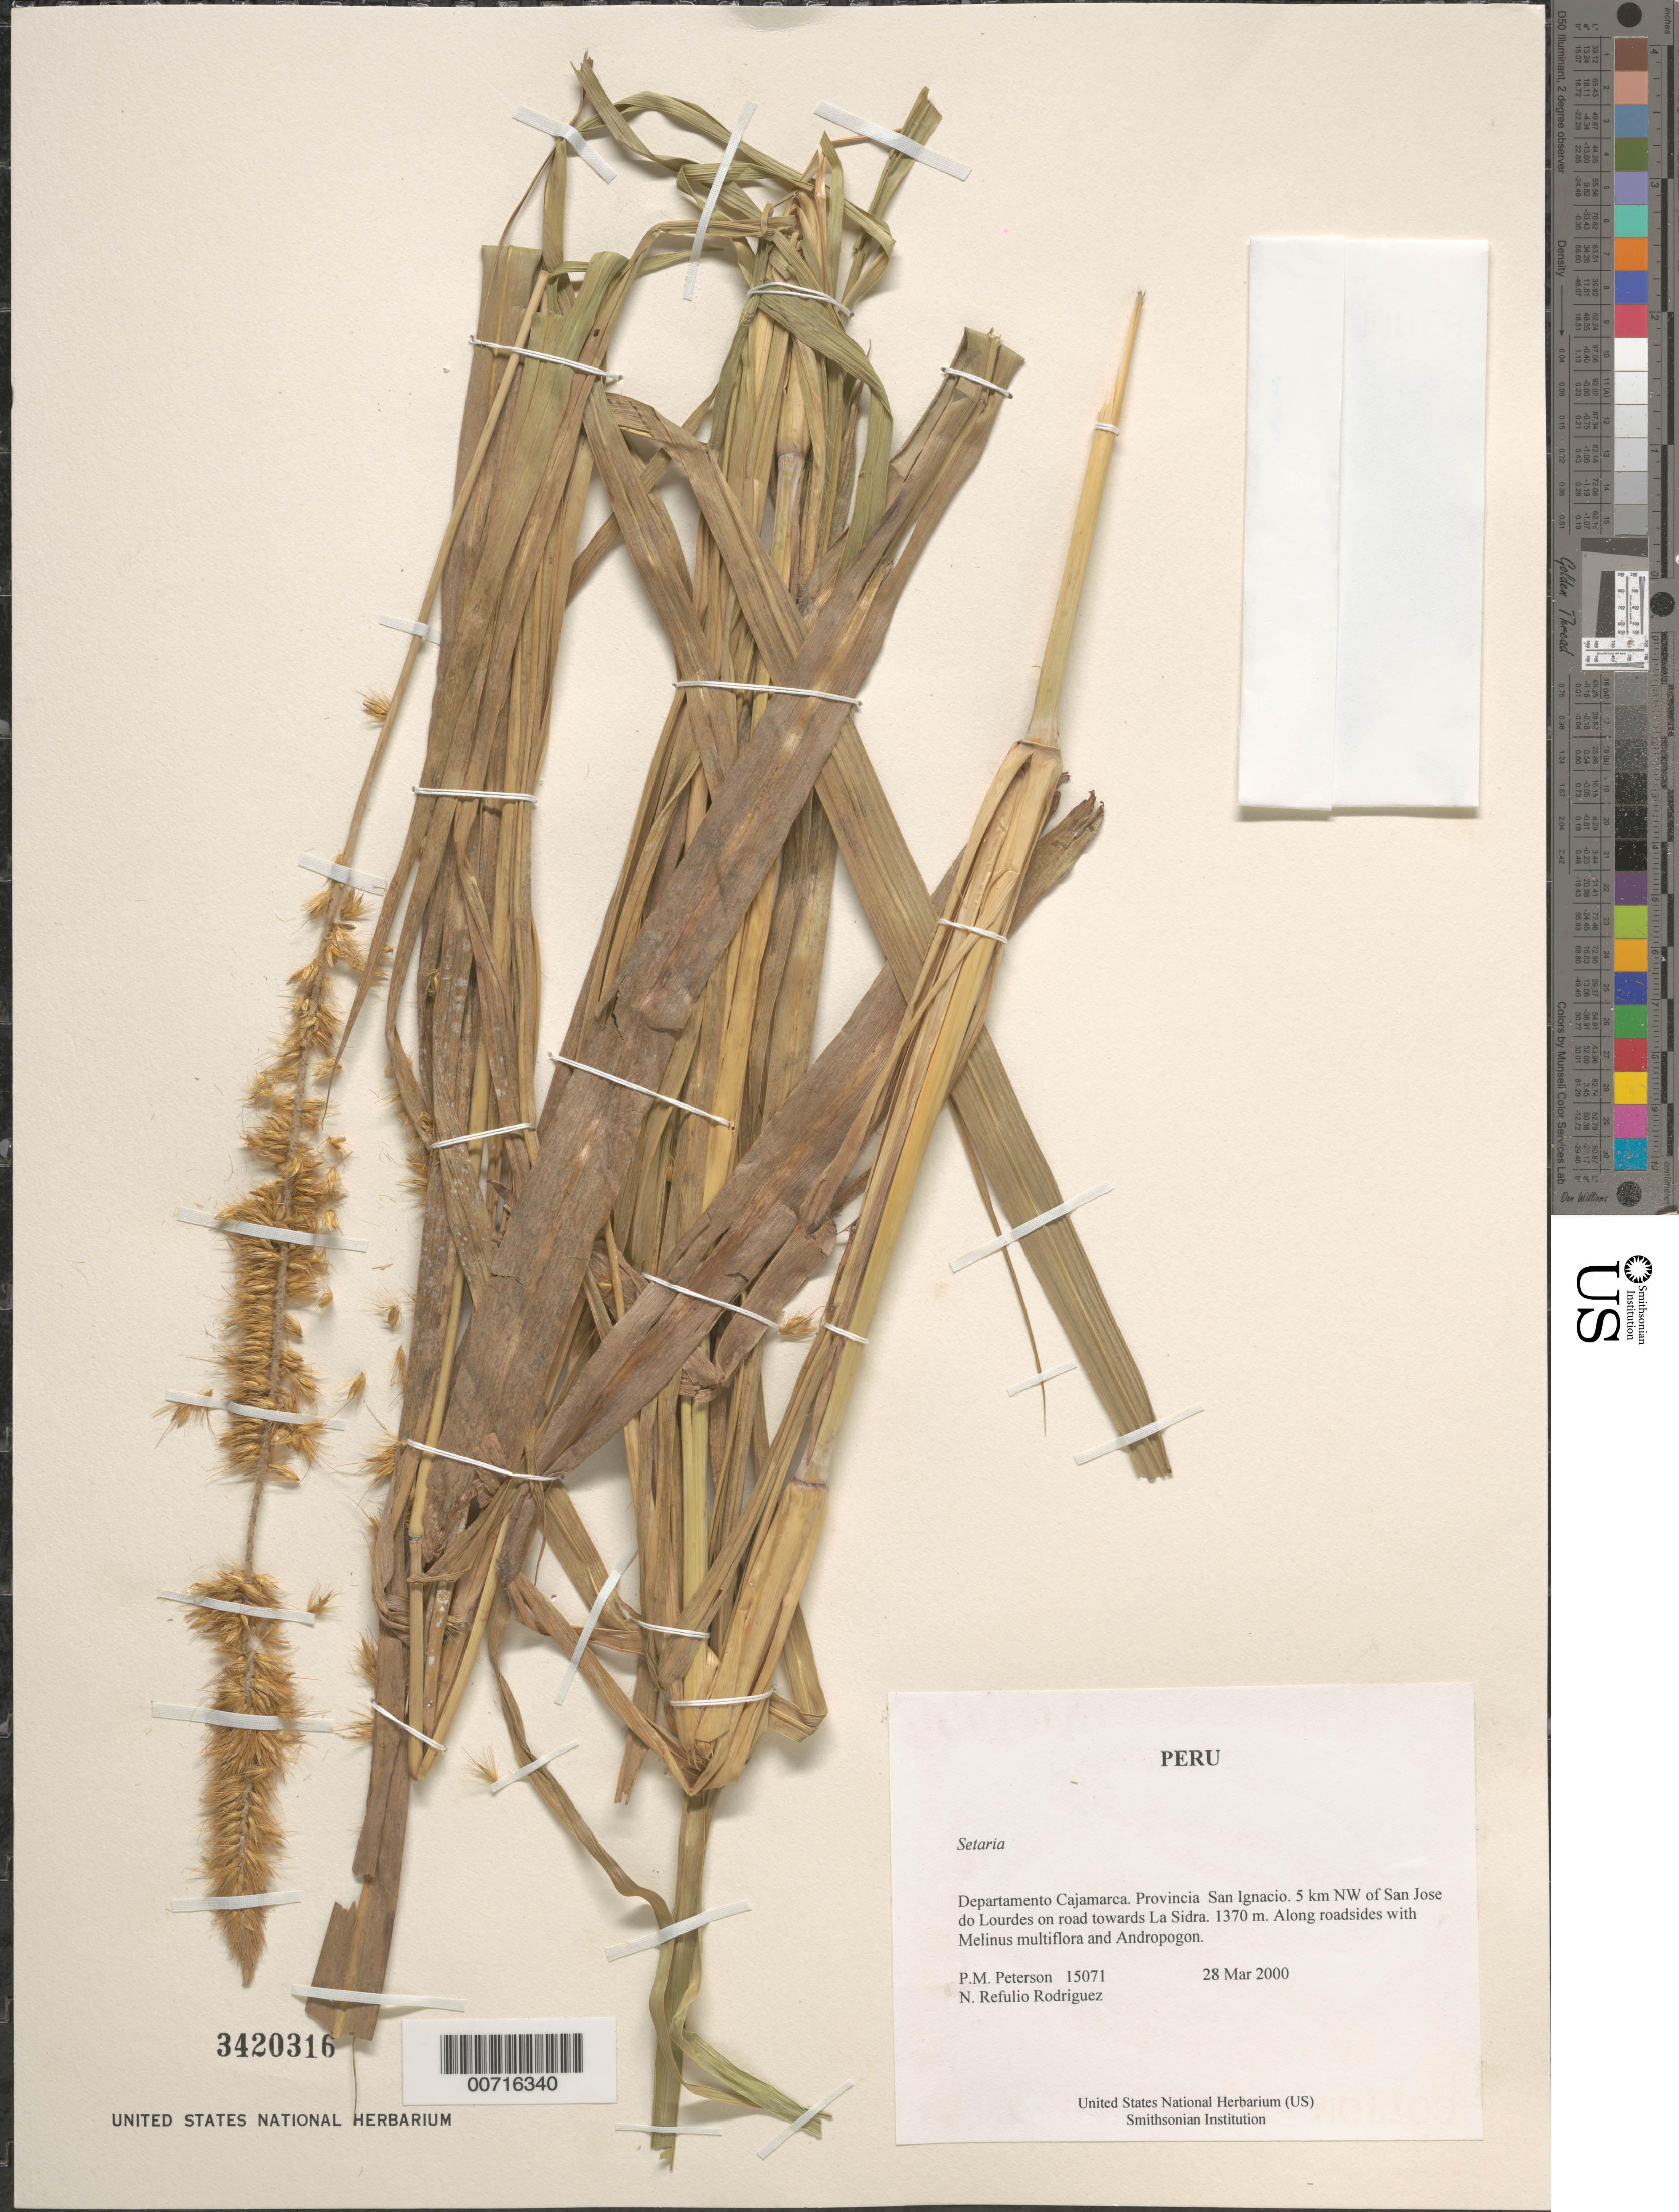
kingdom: Plantae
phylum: Tracheophyta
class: Liliopsida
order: Poales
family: Poaceae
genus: Setaria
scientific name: Setaria sp.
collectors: P. M. Peterson & N. Refulio-Rodríguez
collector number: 15071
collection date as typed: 28 Mar 2000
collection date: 2000-03-28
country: Peru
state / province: Cajamarca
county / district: San Ignacio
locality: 5 km NW of San Jose do Lourdes on road towards La Sidra.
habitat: Along roadsides with Melinus multiflora and Andropogon.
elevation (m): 1370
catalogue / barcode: US 3420316